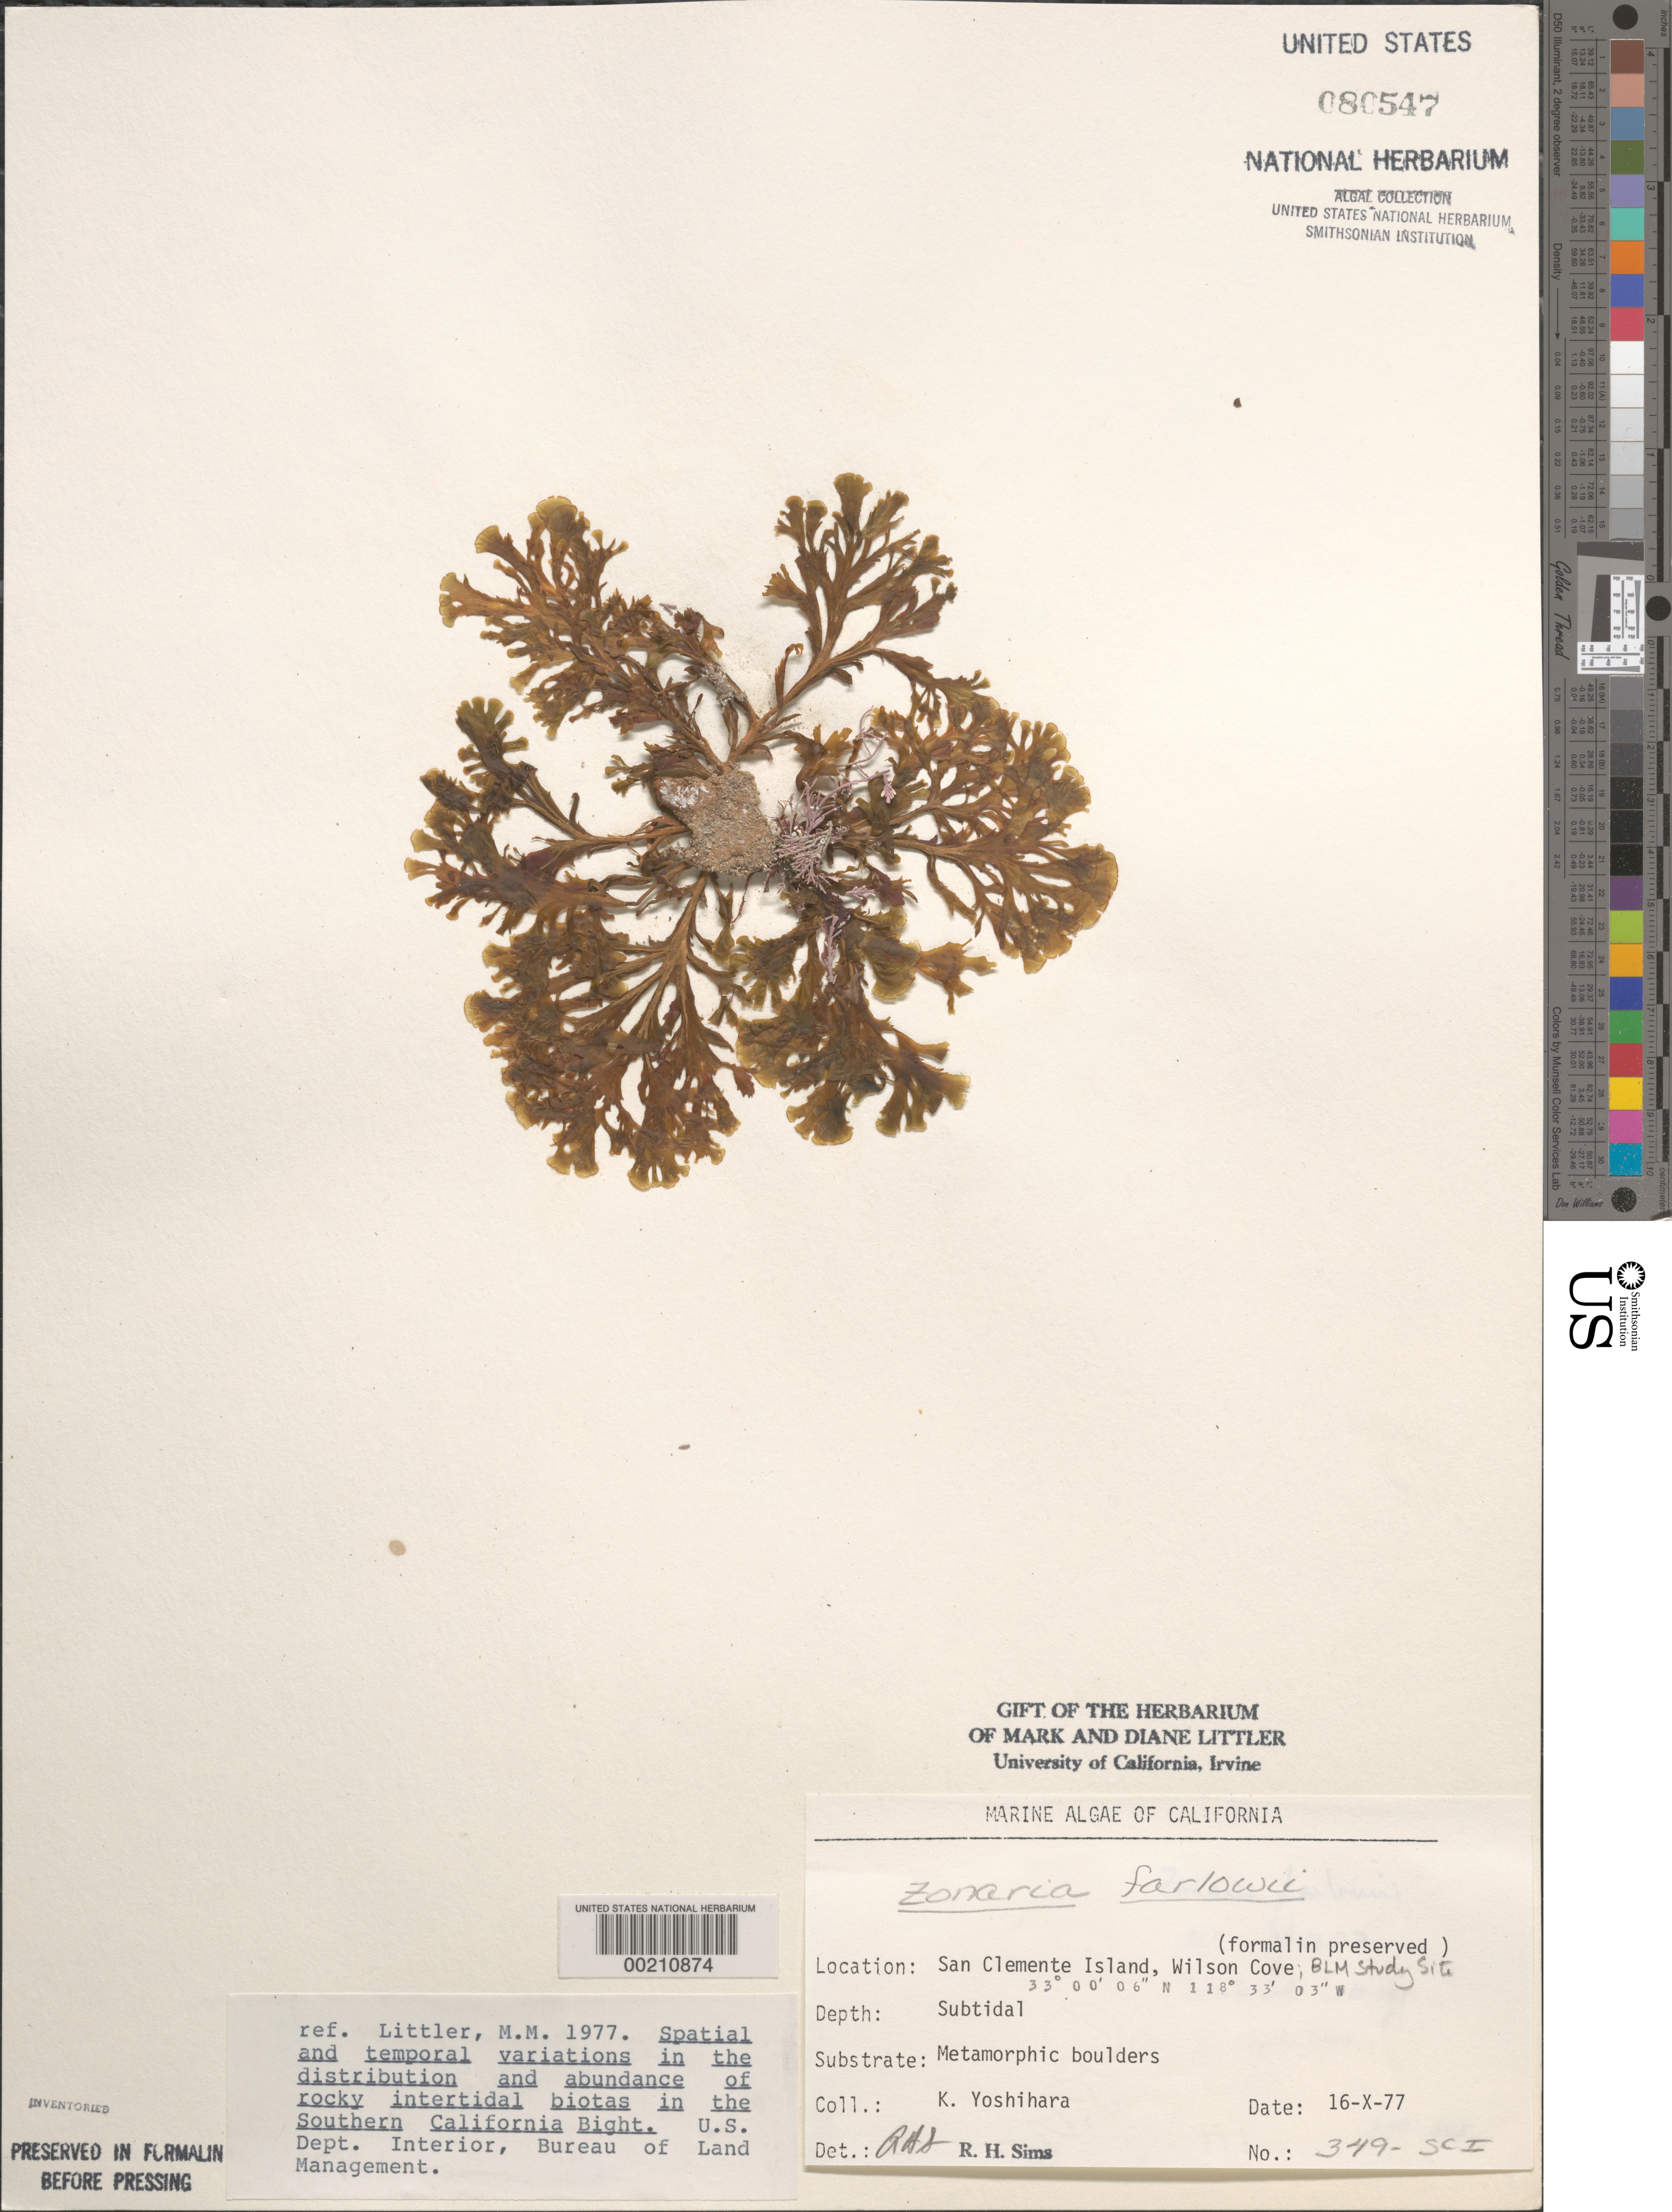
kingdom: Chromista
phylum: Ochrophyta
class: Phaeophyceae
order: Dictyotales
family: Dictyotaceae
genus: Zonaria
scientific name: Zonaria farlowii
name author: Setch. & N.L. Gardner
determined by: Sims, Robert H.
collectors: K. Yoshihara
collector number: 349-sci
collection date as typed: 16 Oct 1977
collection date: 1977-10-16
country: United States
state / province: California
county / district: Los Angeles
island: San Clemente Island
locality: Wilson Cove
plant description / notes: BLM-SOCALBIGHT Rocky Intertidal Survey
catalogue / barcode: US 80547